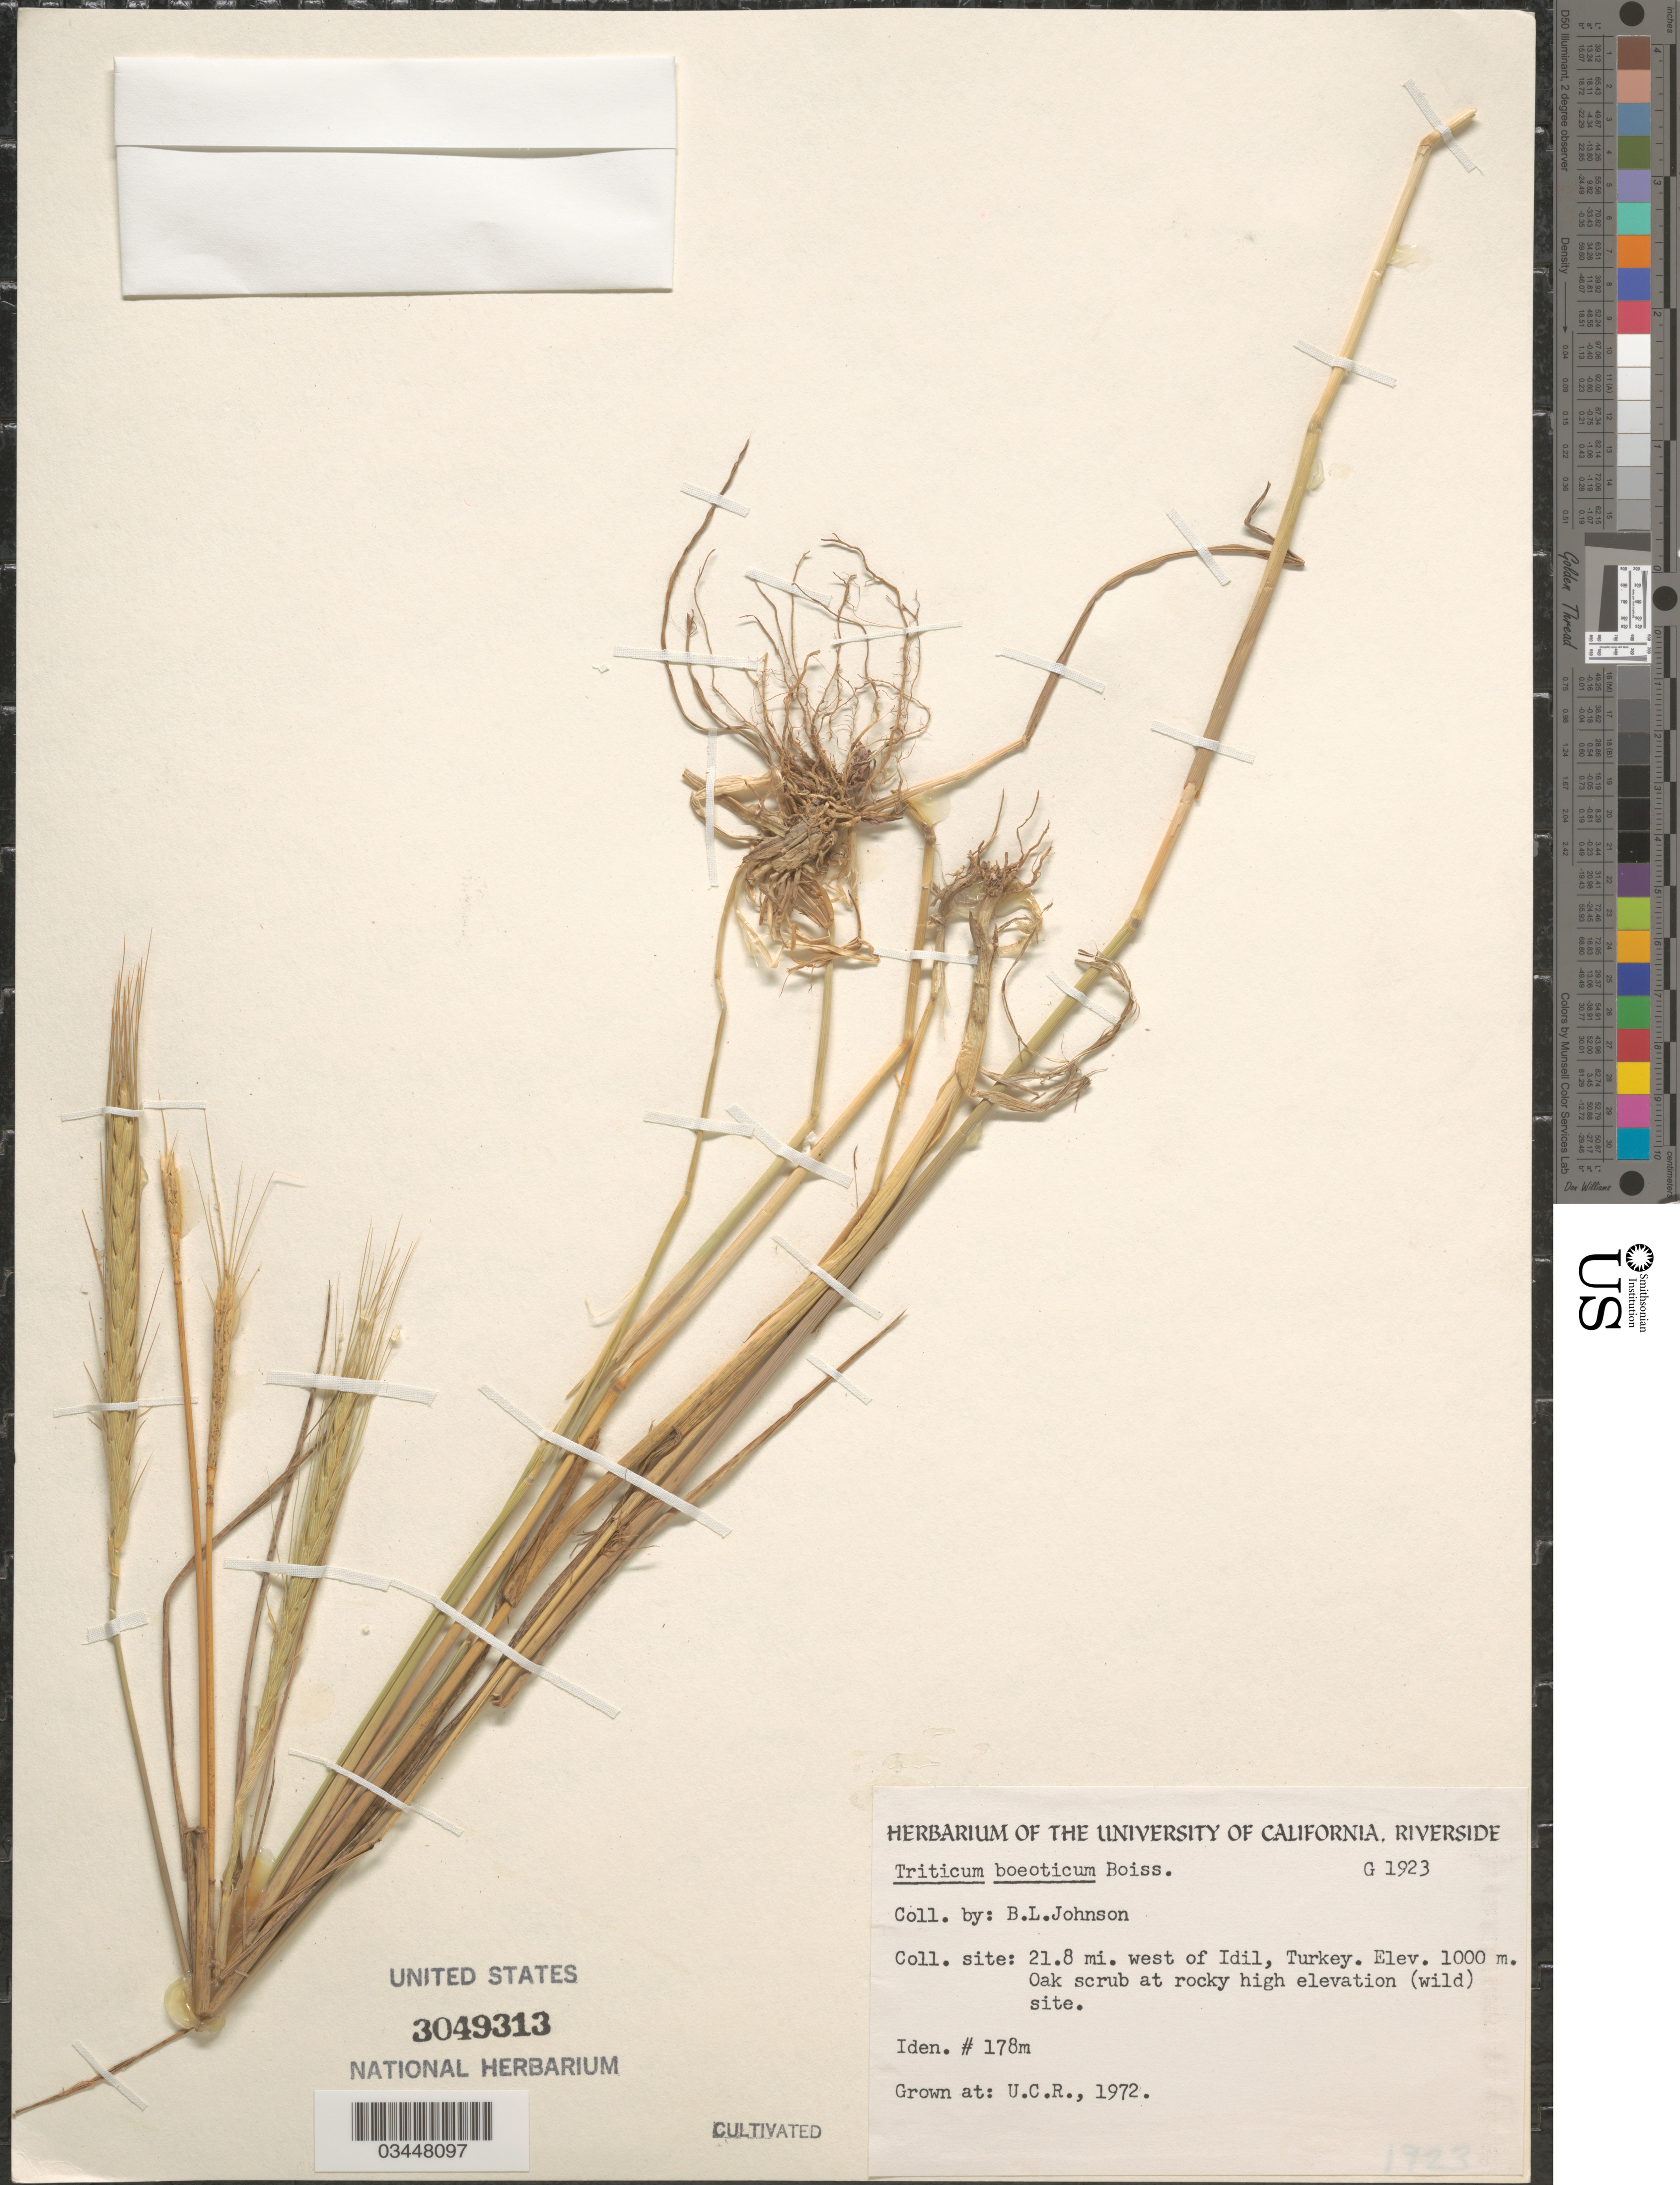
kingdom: Plantae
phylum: Tracheophyta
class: Liliopsida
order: Poales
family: Poaceae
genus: Triticum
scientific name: Triticum boeoticum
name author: Boiss.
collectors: ex herb. Univ. of California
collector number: G1923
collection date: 1972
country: United States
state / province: California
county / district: Riverside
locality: U.C.R.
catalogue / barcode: US 3049313